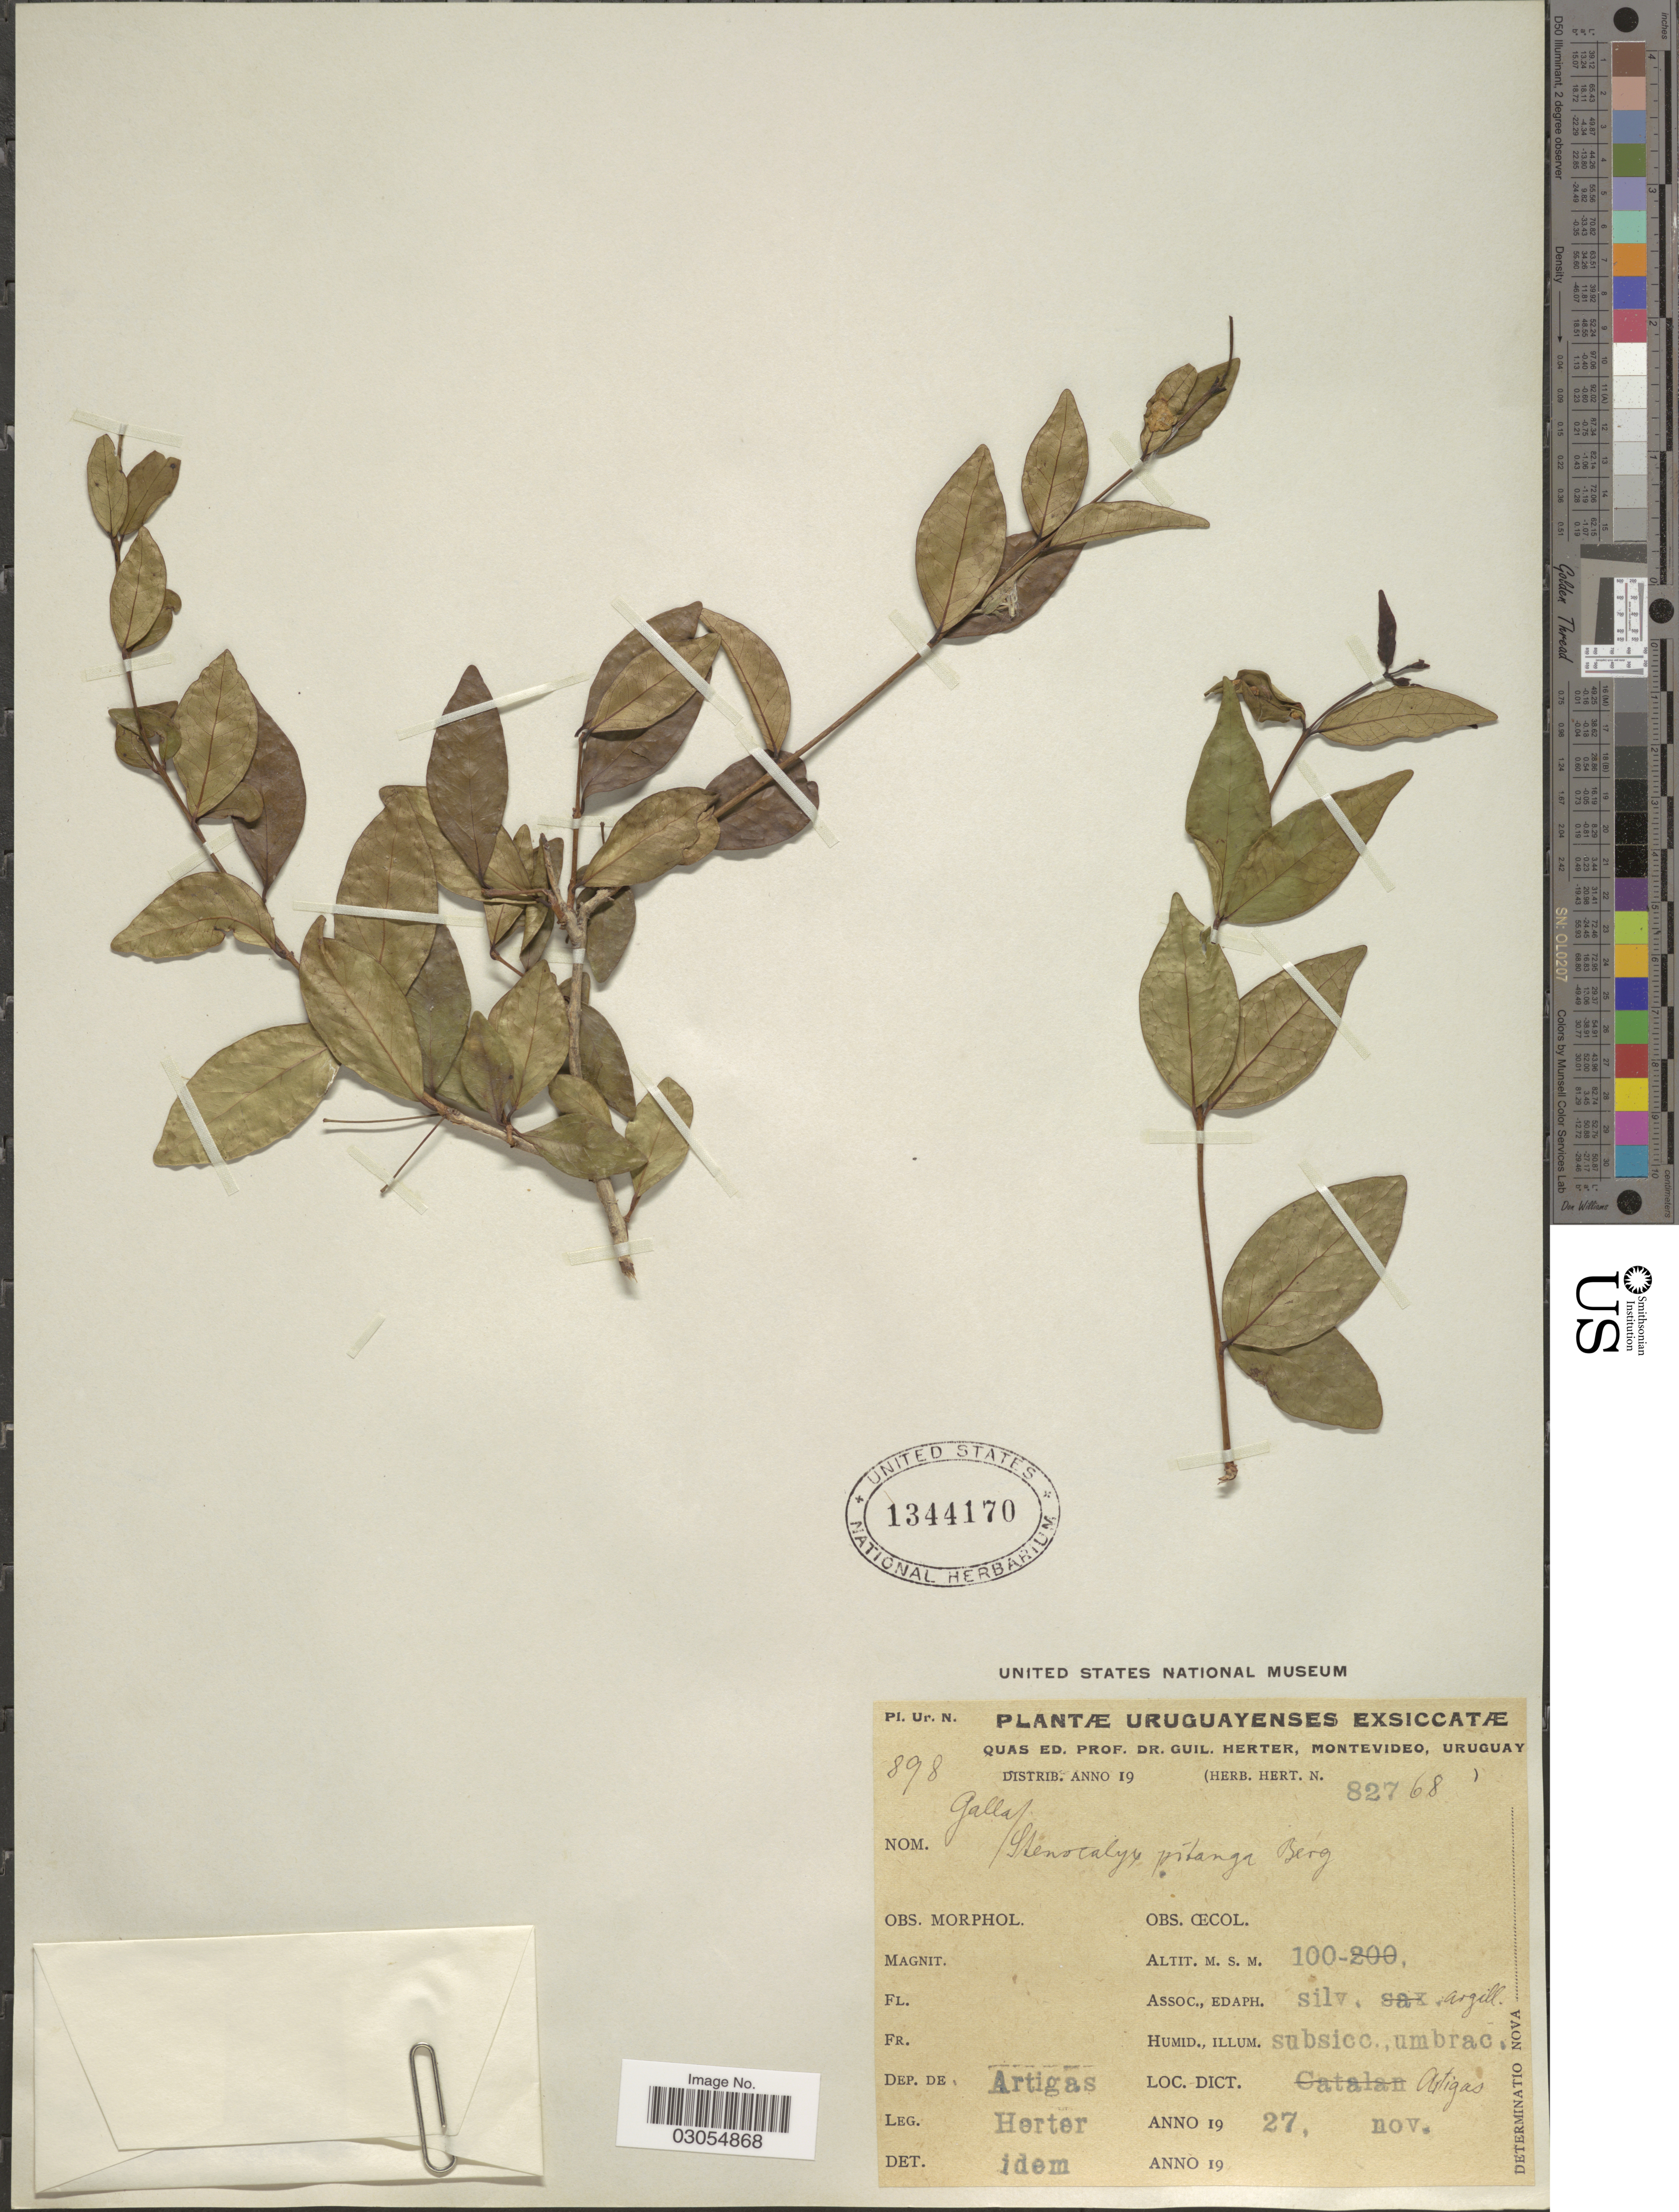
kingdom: Plantae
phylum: Tracheophyta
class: Magnoliopsida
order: Myrtales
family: Myrtaceae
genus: Eugenia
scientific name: Eugenia pitanga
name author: (O. Berg) Nied.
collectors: G. Herter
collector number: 898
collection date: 1927-11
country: Uruguay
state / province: Artigas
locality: Dep. de Artigas. Artigas.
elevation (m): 100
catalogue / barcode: US 1344170